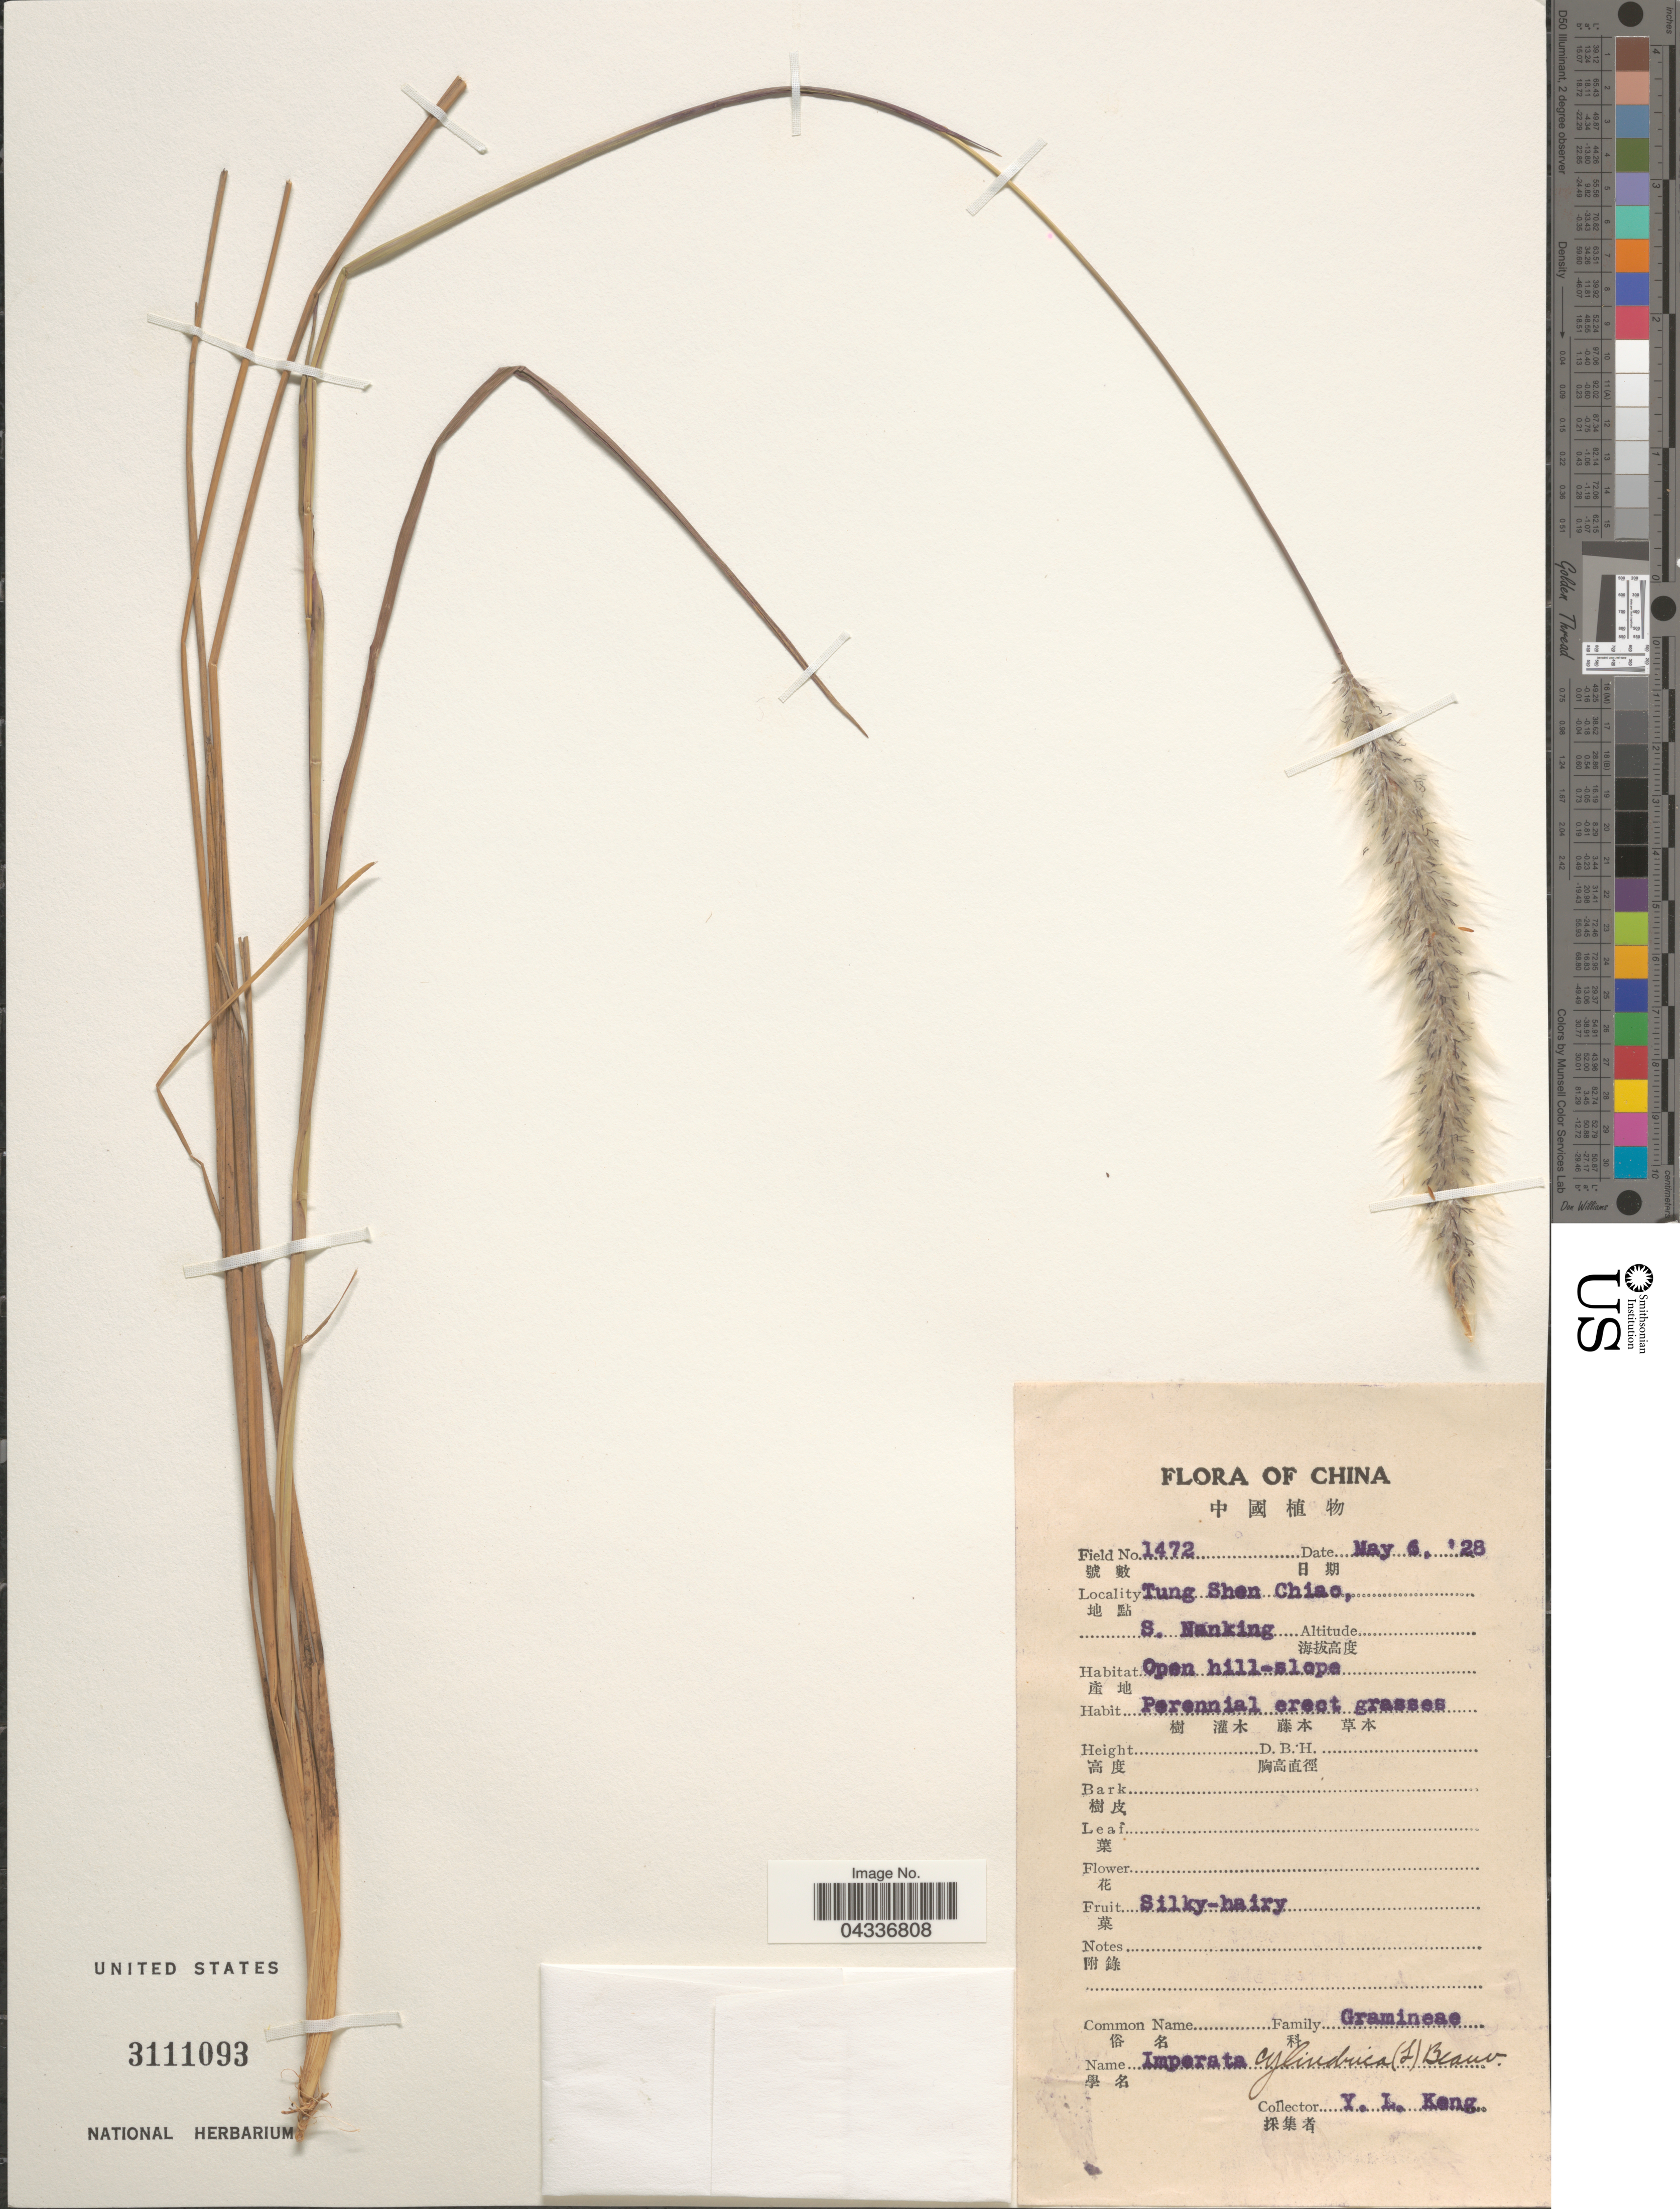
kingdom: Plantae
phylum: Tracheophyta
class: Liliopsida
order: Poales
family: Poaceae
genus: Imperata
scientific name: Imperata cylindrica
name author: (L.) P. Beauv.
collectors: Y. L. Keng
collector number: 1472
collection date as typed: Transcribed d/m/y: 6/5/28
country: China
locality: Tung Shen Chiao, S. Nanking.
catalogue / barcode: US 3111093